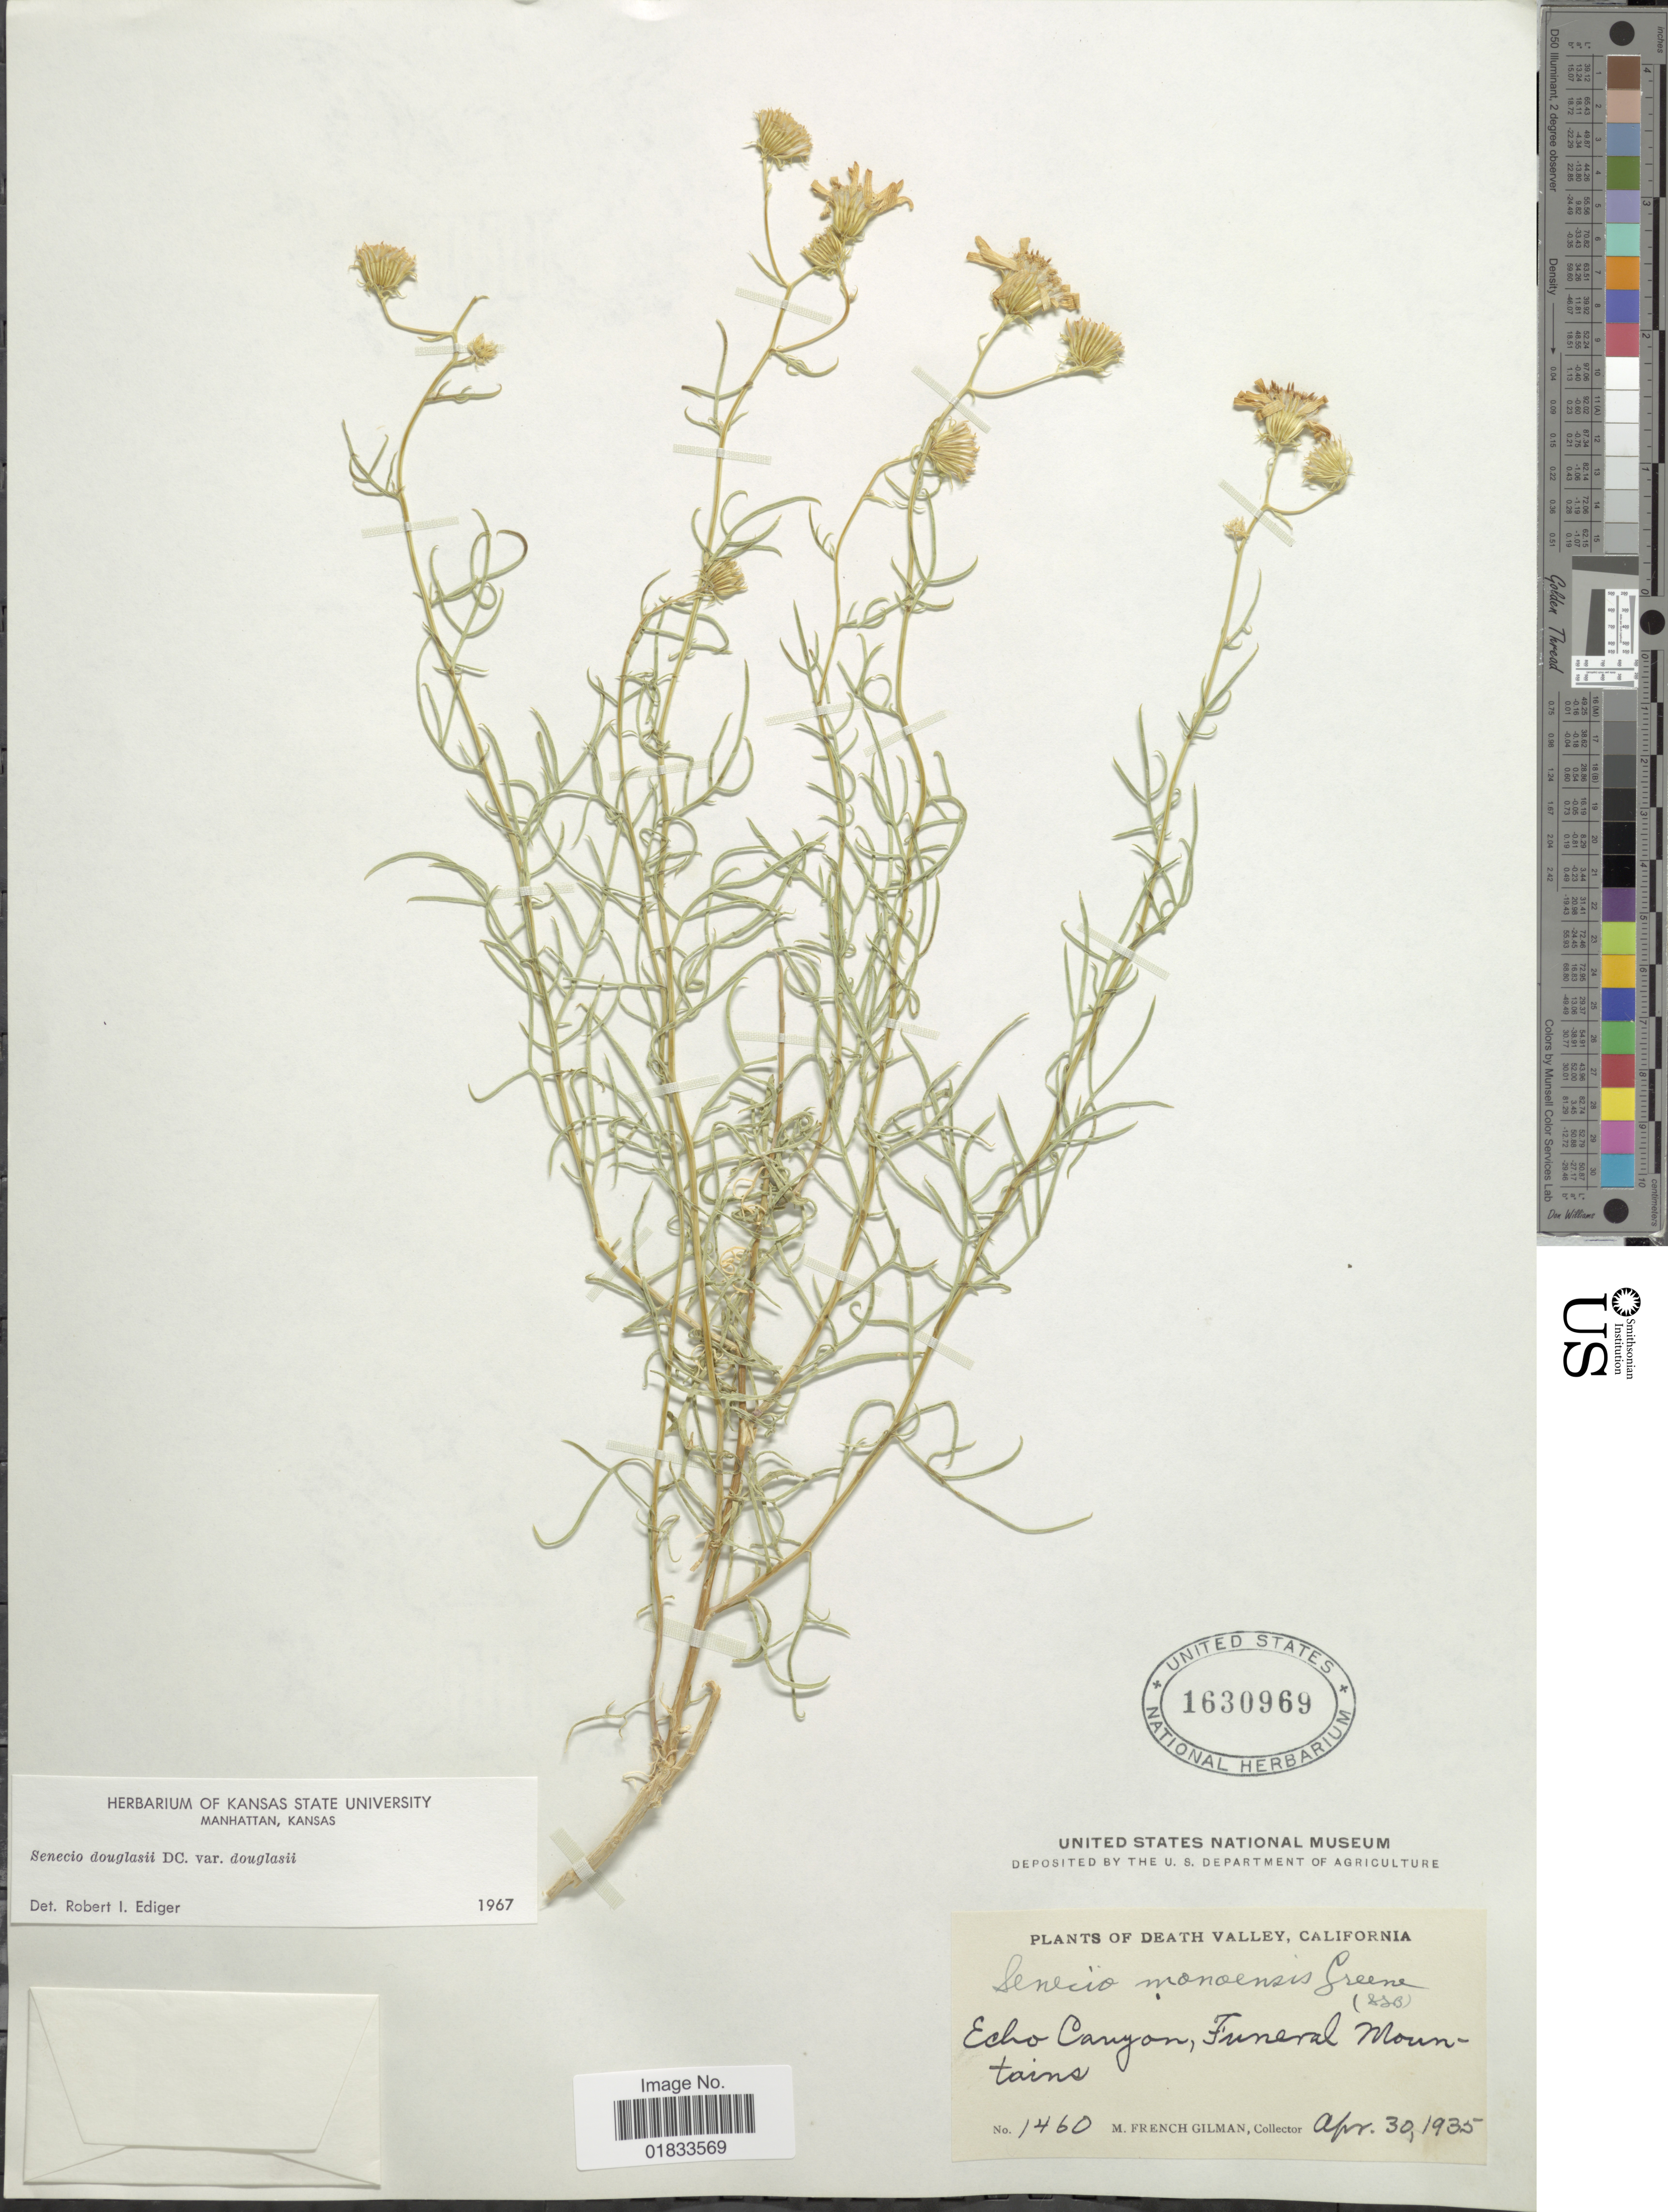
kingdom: Plantae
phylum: Tracheophyta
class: Magnoliopsida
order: Asterales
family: Asteraceae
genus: Senecio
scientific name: Senecio flaccidus var. douglasii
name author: (DC.) B.L. Turner & T.M. Barkley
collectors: M. F. Gilman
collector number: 1460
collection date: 1935-04-30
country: United States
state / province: California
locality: Echo Canyon, Funeral Mountains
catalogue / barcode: US 1630969